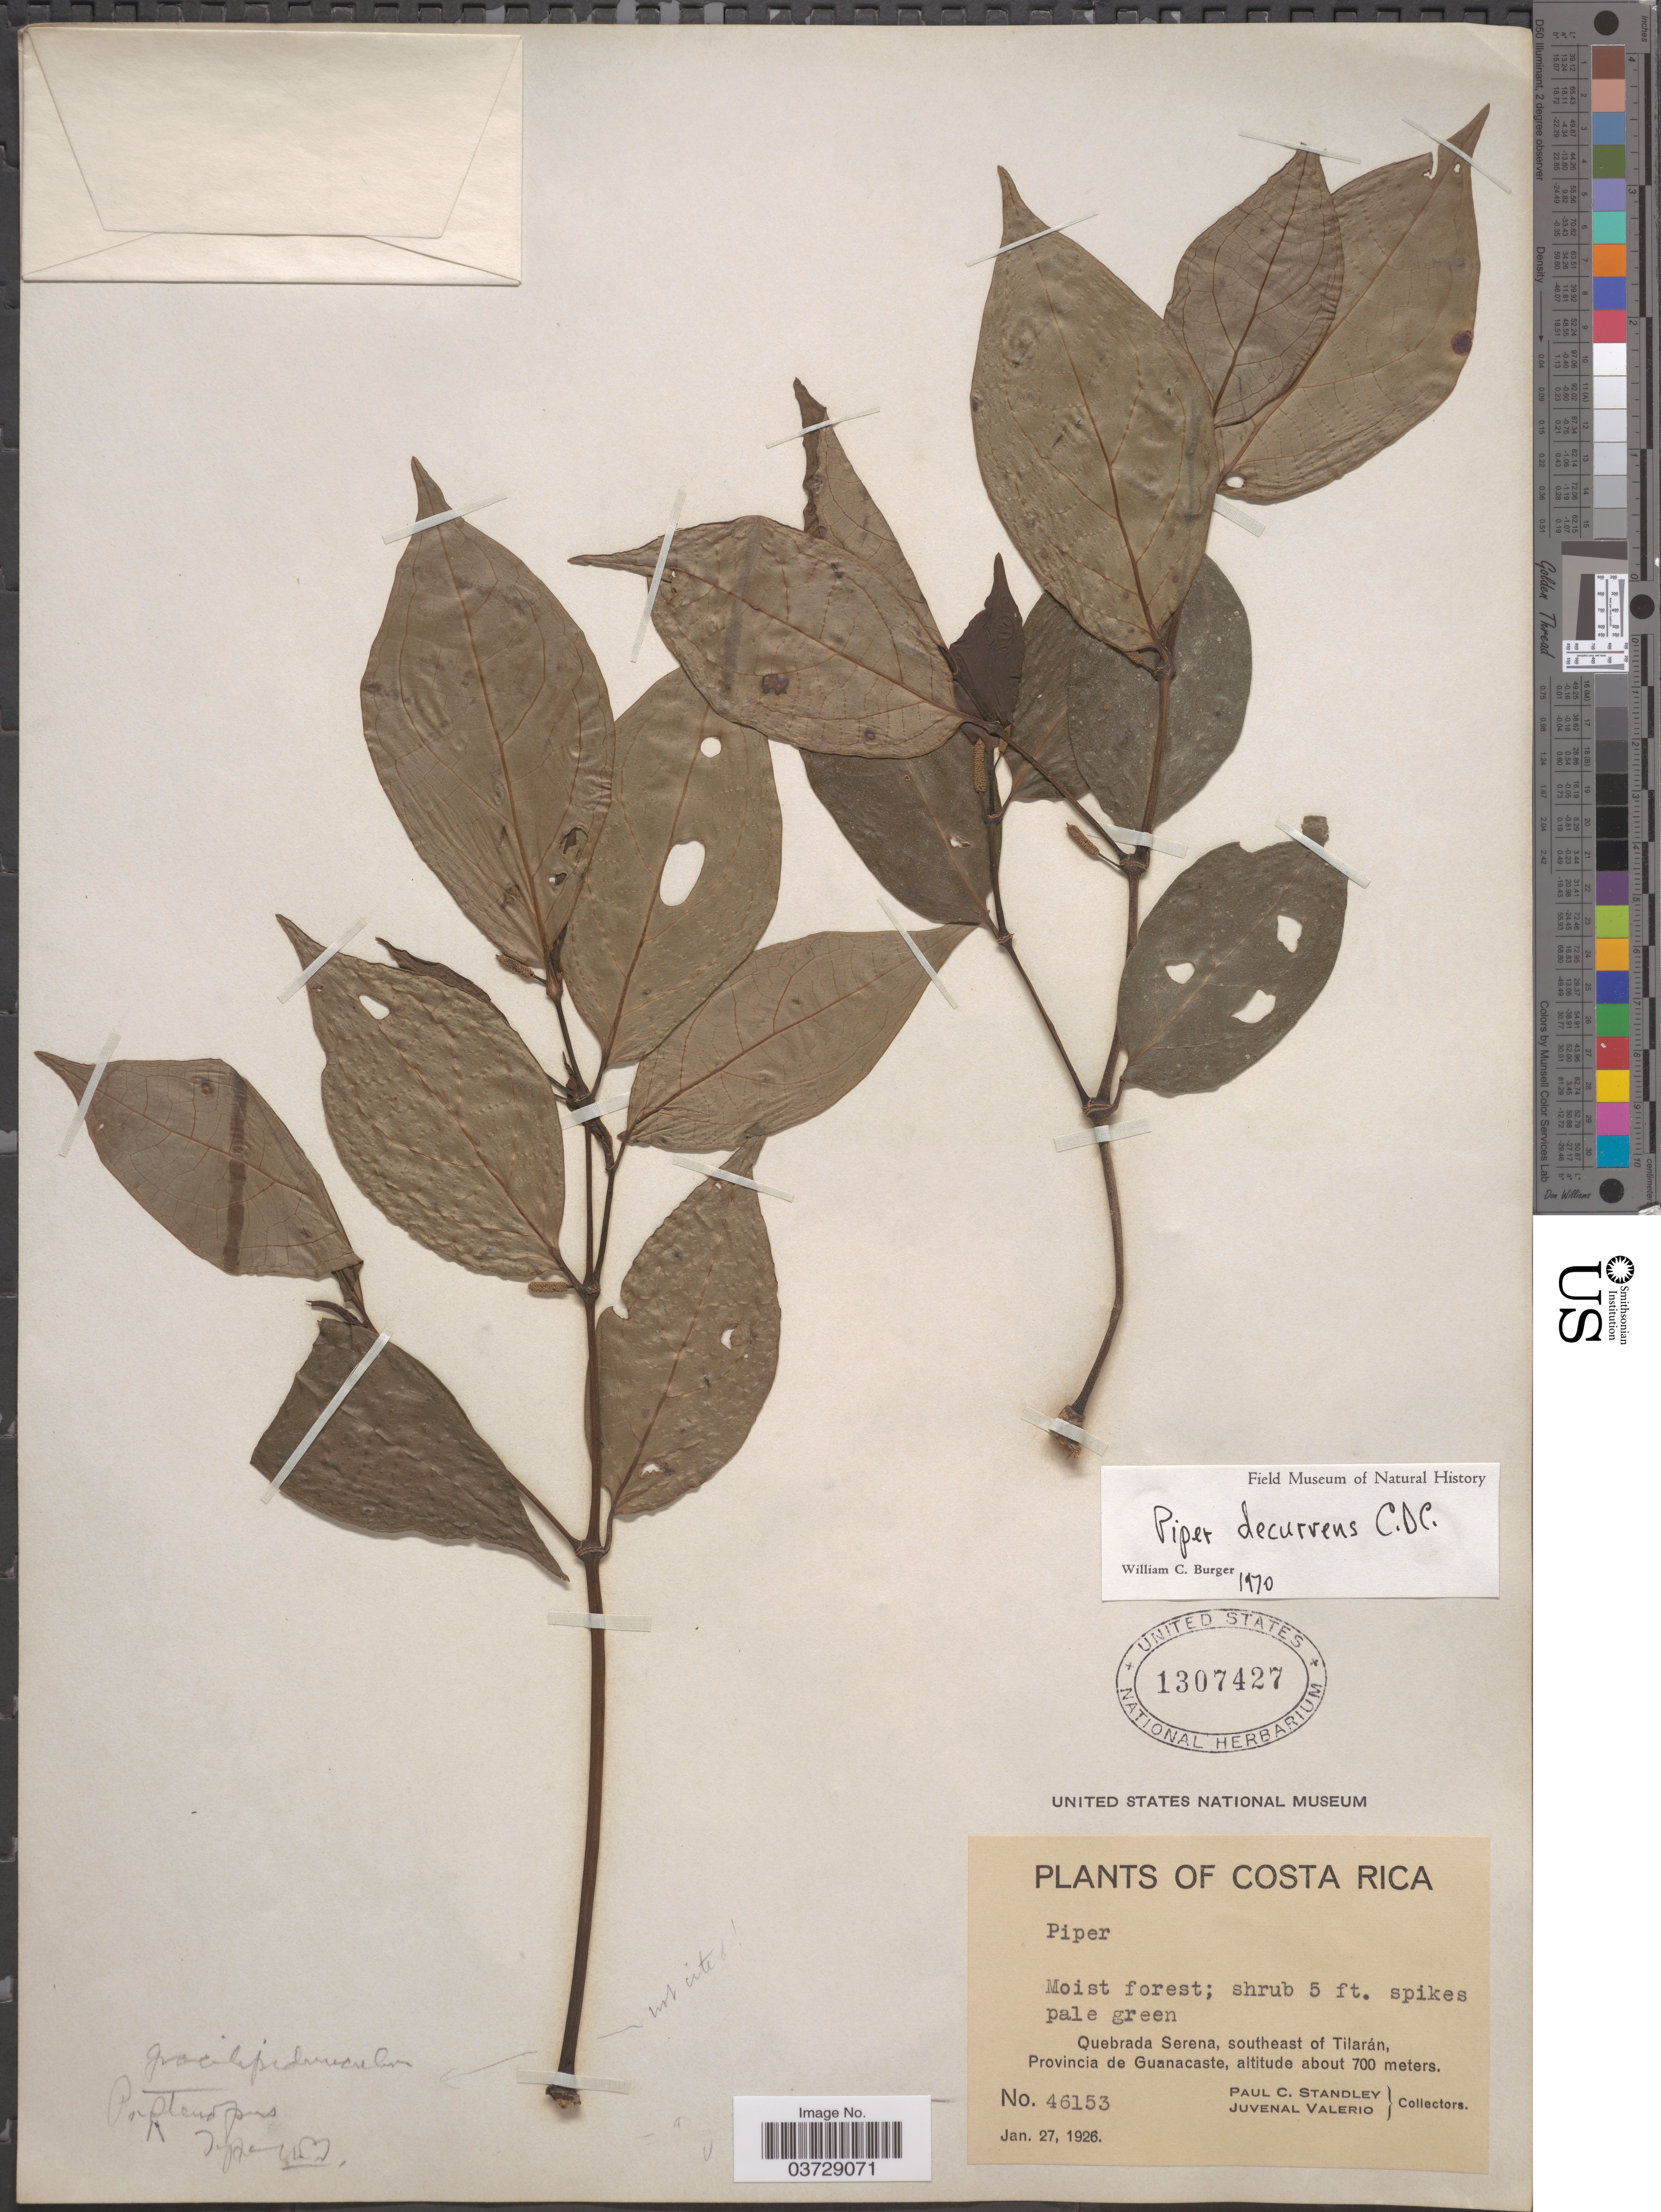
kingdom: Plantae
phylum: Tracheophyta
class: Magnoliopsida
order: Piperales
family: Piperaceae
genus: Piper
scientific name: Piper decurrens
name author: C. DC.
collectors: P. C. Standley & J. Valerio R.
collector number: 46153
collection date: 1926-01-27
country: Costa Rica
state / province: Guanacaste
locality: Quebrada Serena, southeast of Tilarán.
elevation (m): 700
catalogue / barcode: US 1307427